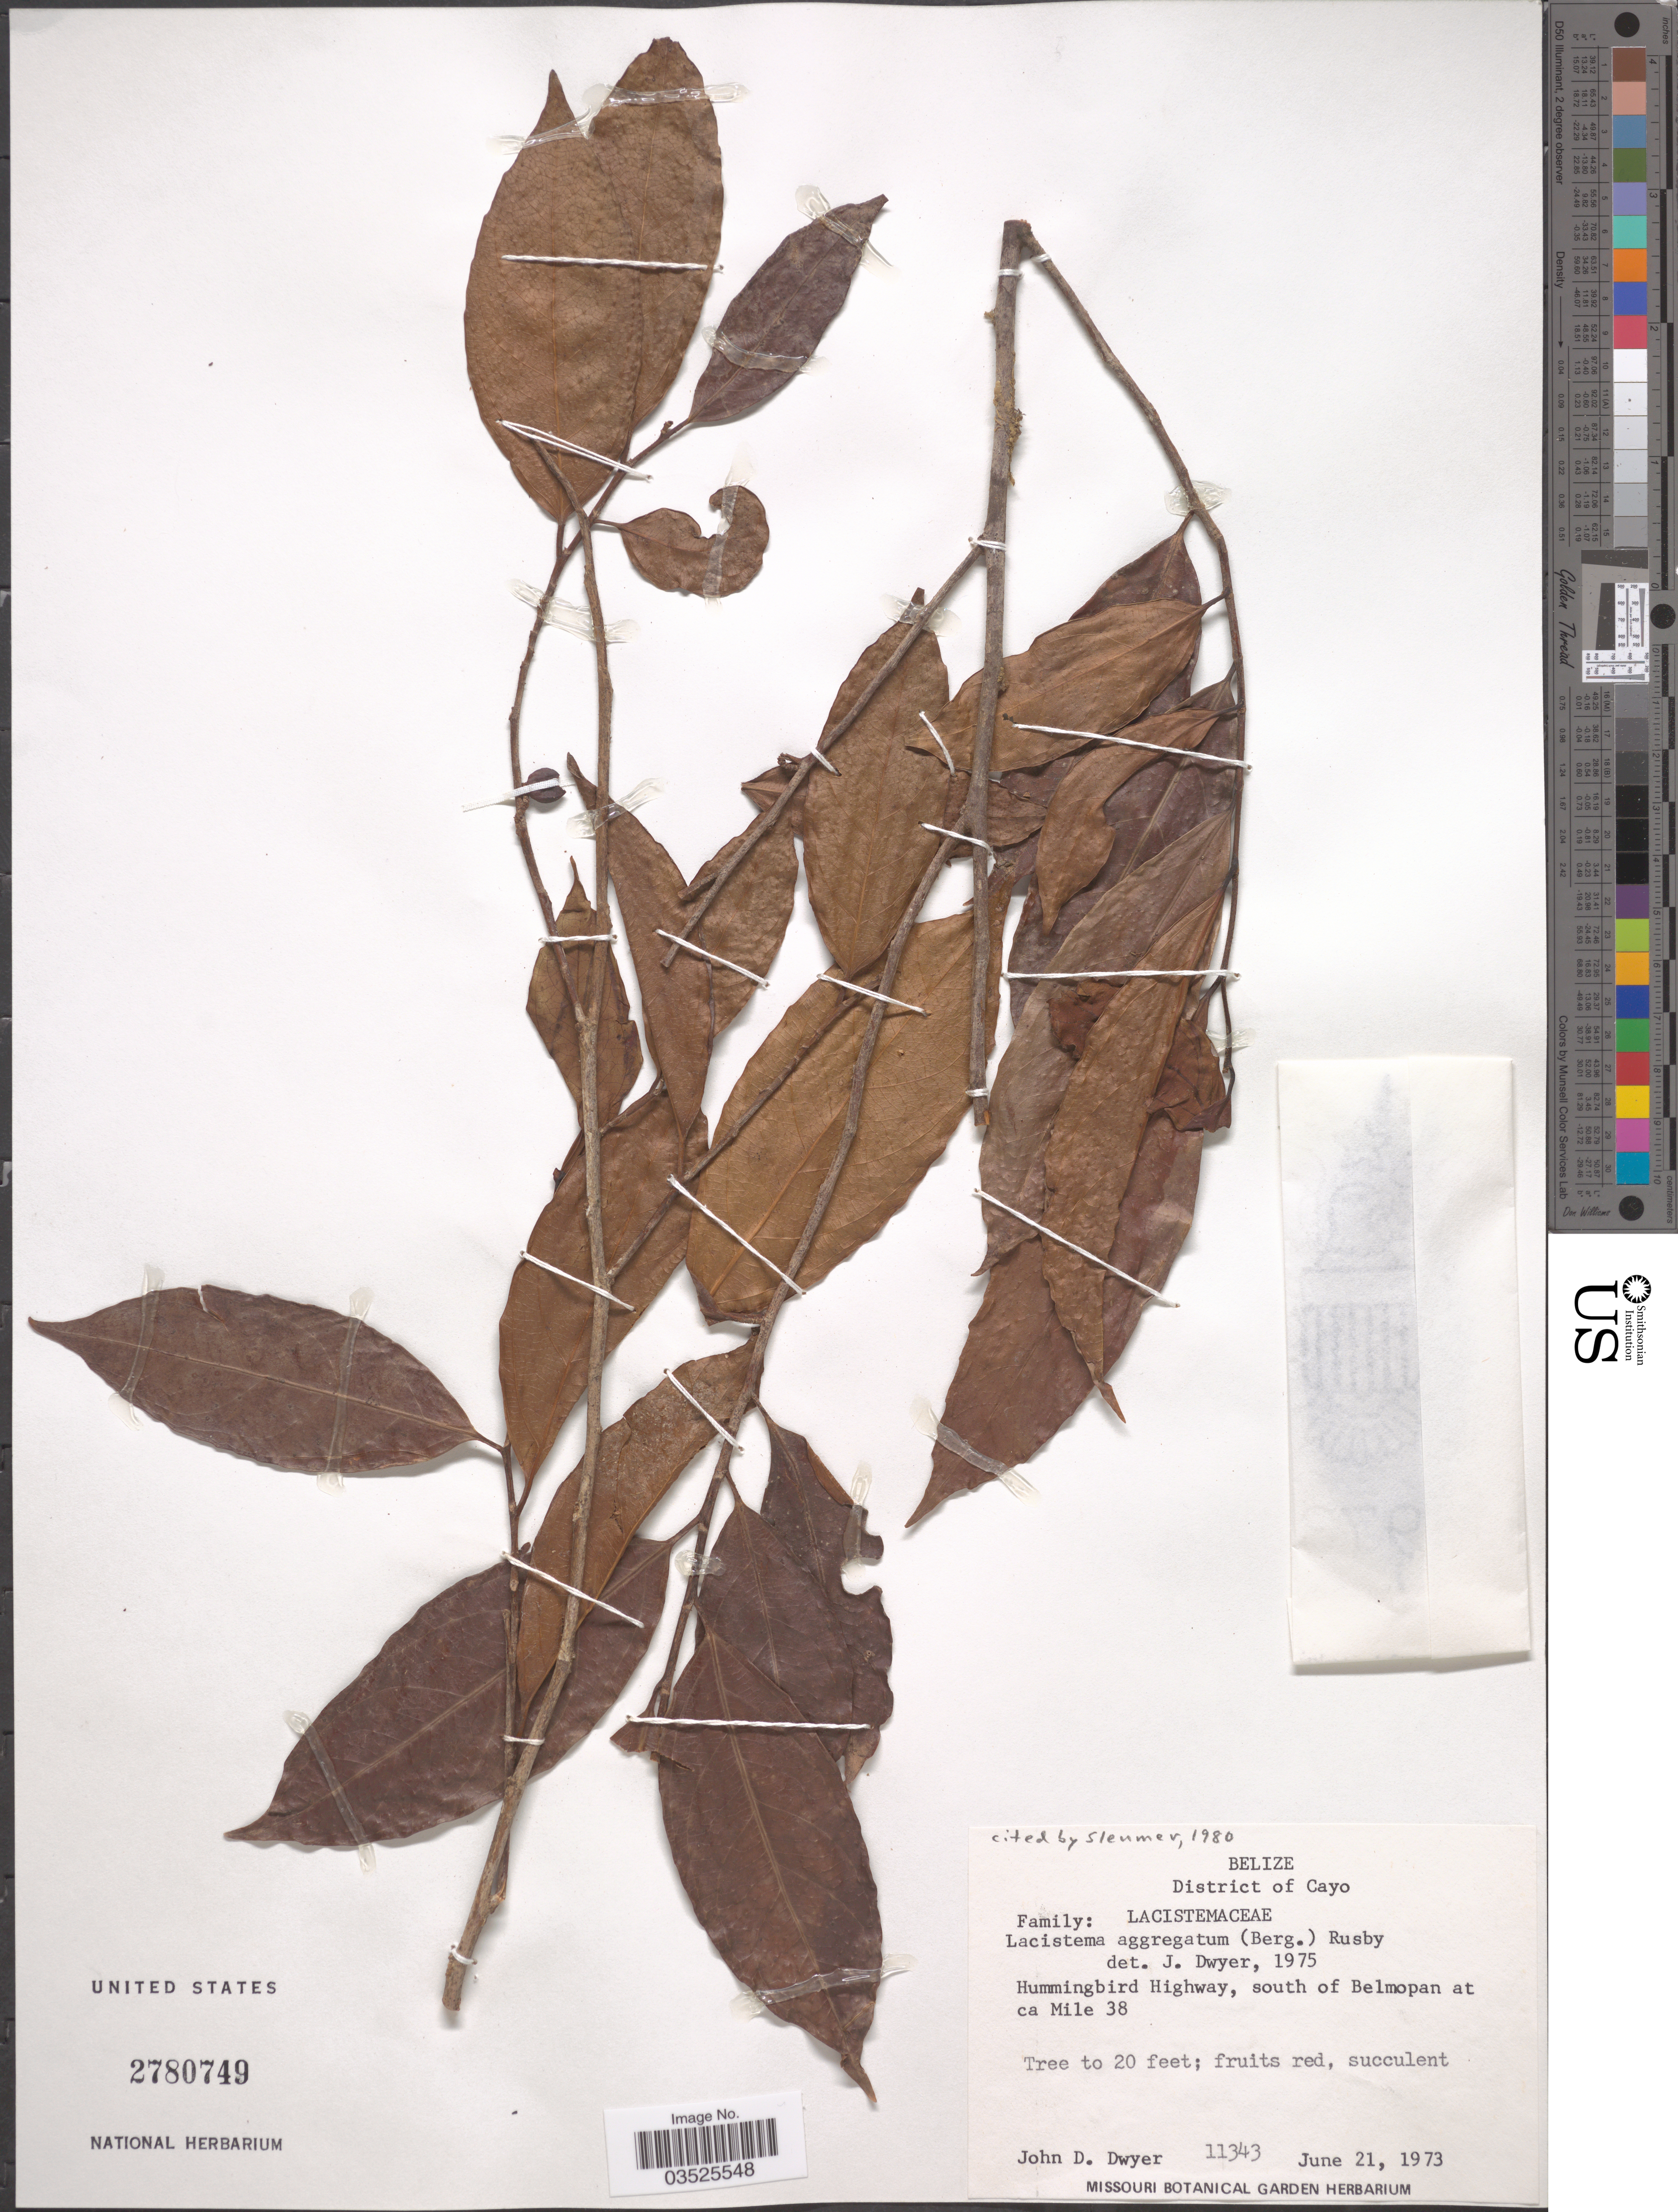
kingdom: Plantae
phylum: Tracheophyta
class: Magnoliopsida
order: Malpighiales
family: Lacistemataceae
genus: Lacistema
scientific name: Lacistema aggregatum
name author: (P.J. Bergius) Rusby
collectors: J. D. Dwyer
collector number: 11343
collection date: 1973-06-21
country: Belize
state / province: Cayo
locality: District of Cayo. Hummingbird Highway, south of Belmopan at ca Mile 38.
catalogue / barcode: US 2780749